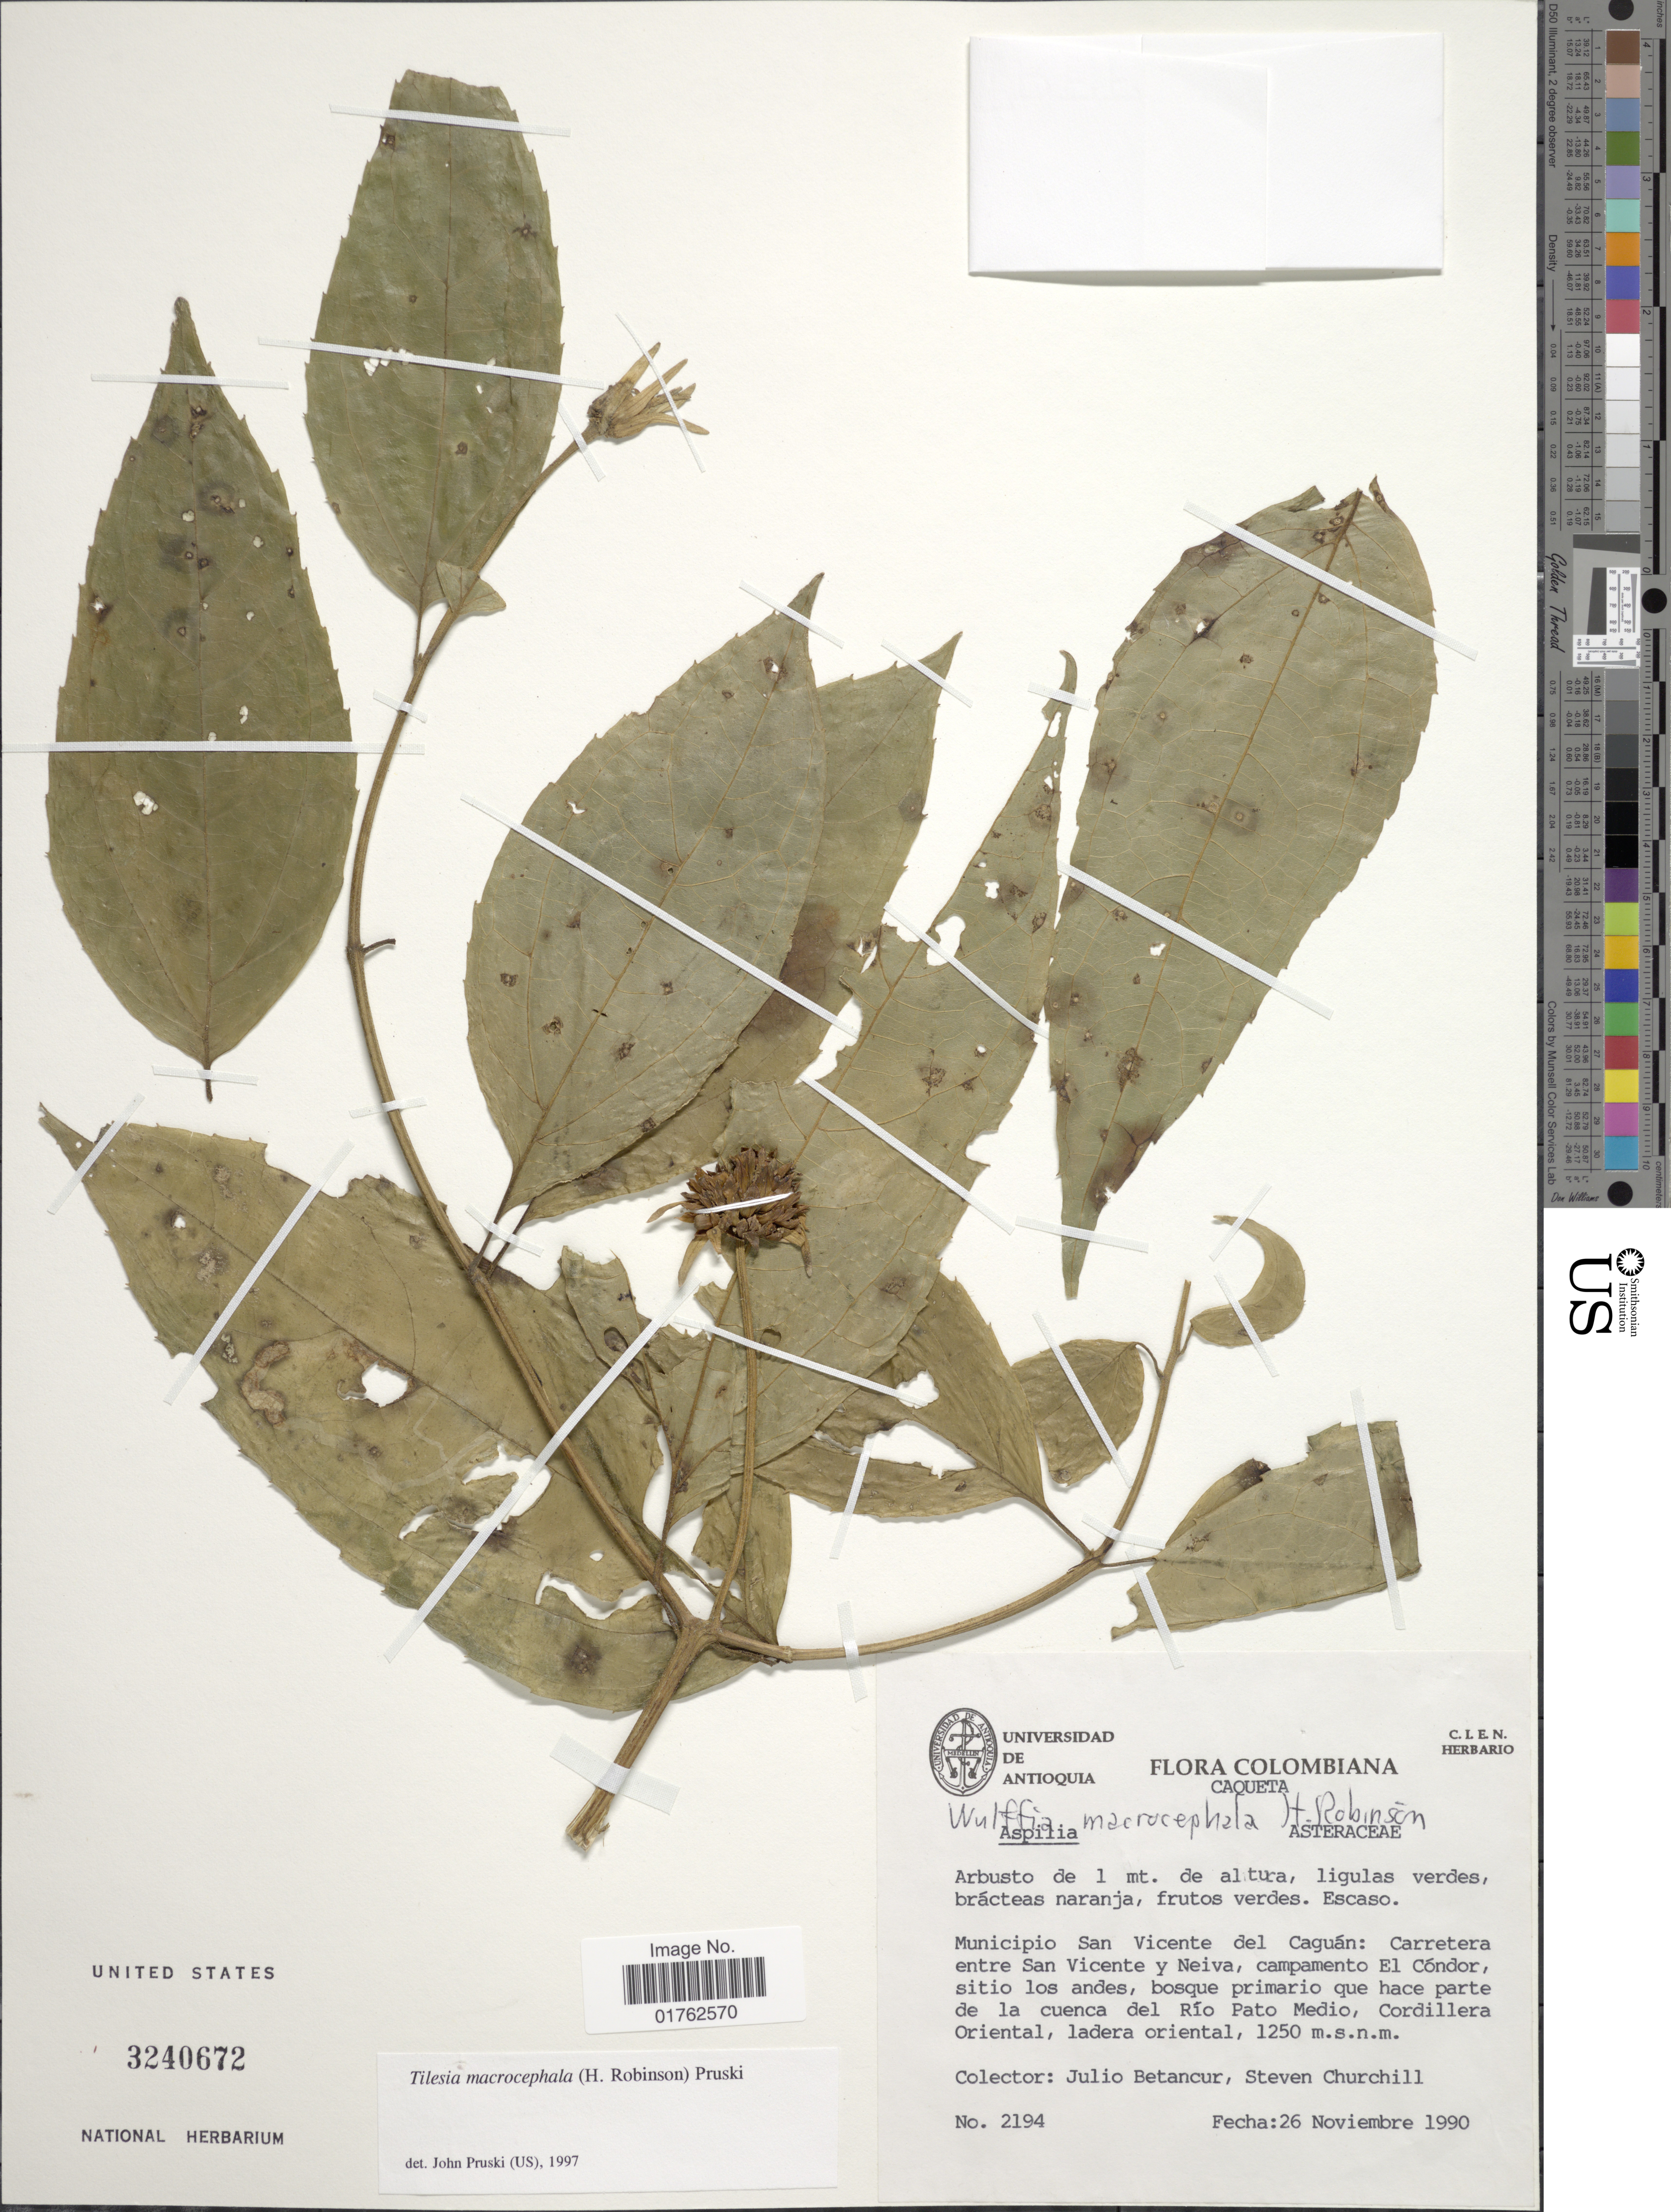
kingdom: Plantae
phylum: Tracheophyta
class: Magnoliopsida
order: Asterales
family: Asteraceae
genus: Wulffia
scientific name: Wulffia macrocephala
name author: H. Rob.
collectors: J. Betancur & S. Churchill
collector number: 2194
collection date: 1990-11-26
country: Colombia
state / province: Caquetá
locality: Municipio San Vicente del Caguan: Carretera entre San Vicente y Neiva, campamento El Condor, sitio los andes, bosque primario que hace parte de la cuenca del Rio pato Medio, Cordillera Oriental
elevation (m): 1250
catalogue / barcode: US 3240672